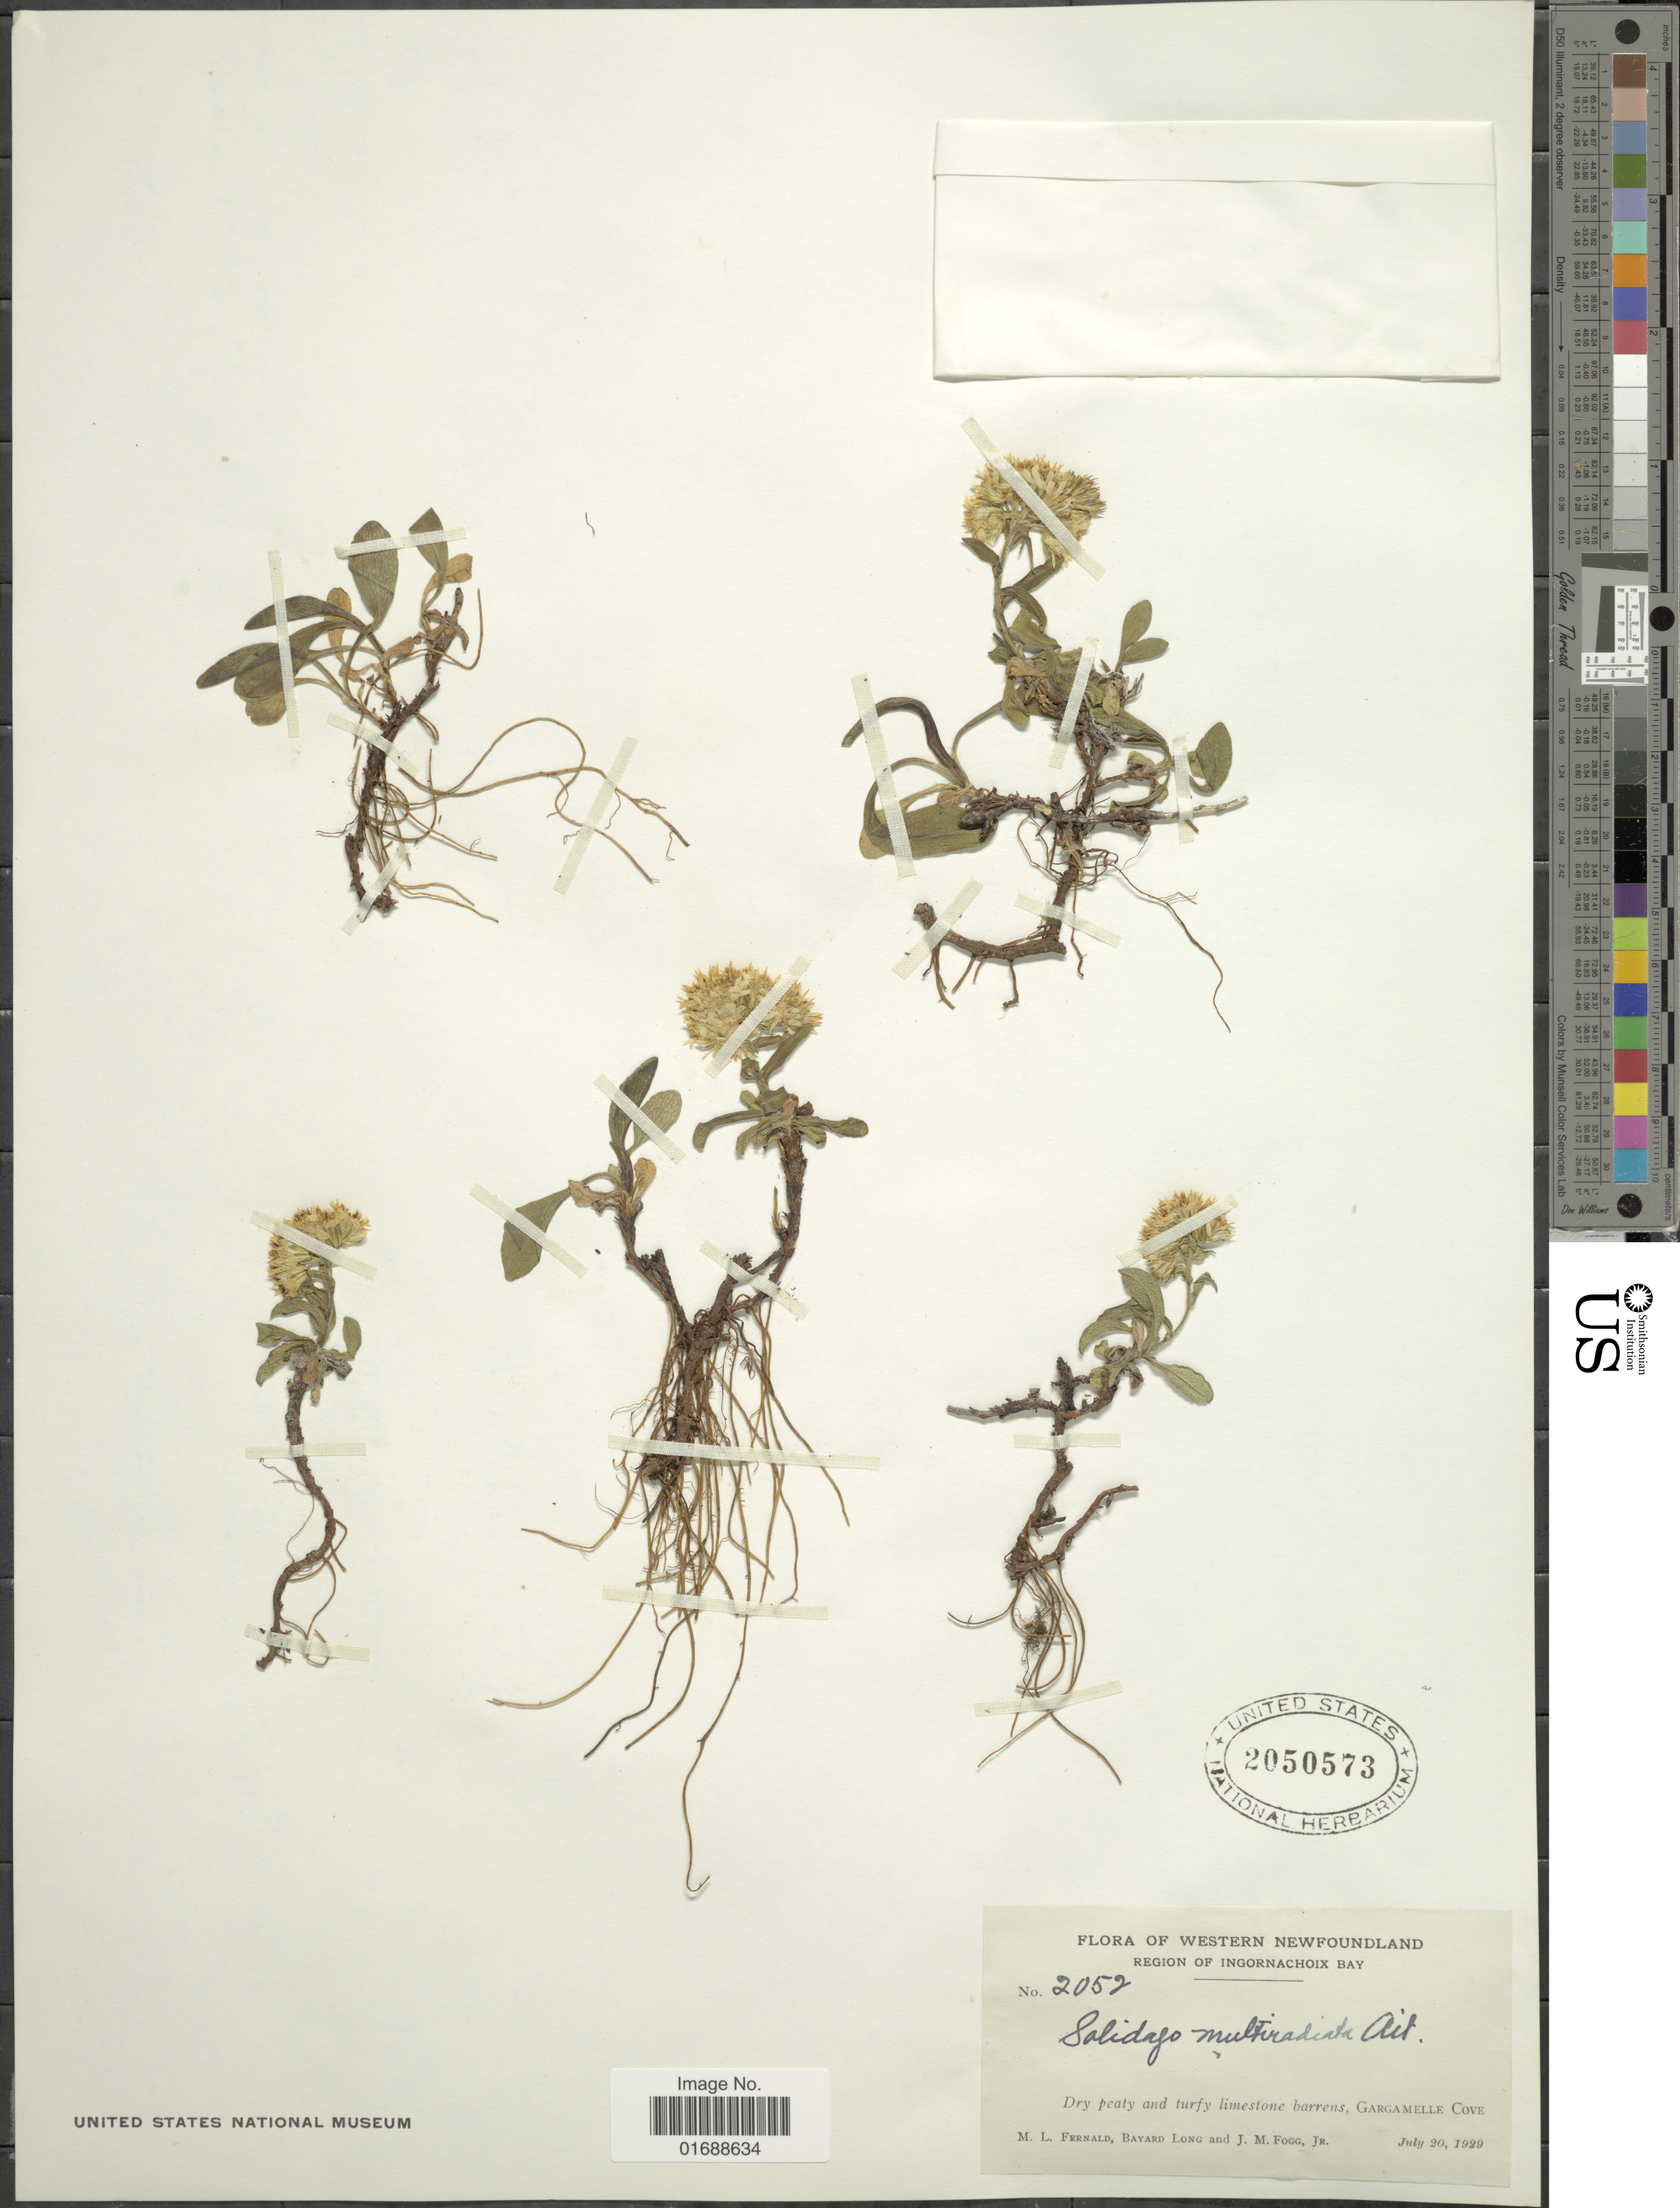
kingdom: Plantae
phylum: Tracheophyta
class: Magnoliopsida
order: Asterales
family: Asteraceae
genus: Solidago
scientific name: Solidago multiradiata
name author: Aiton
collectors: M. L. Fernald, B. Long & J. Fogg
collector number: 2052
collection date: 1929-07-20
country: Canada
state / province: Newfoundland and Labrador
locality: Western Newfoundland, Region of Igornachoix Bay, Gargamell Cove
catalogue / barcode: US 2050573